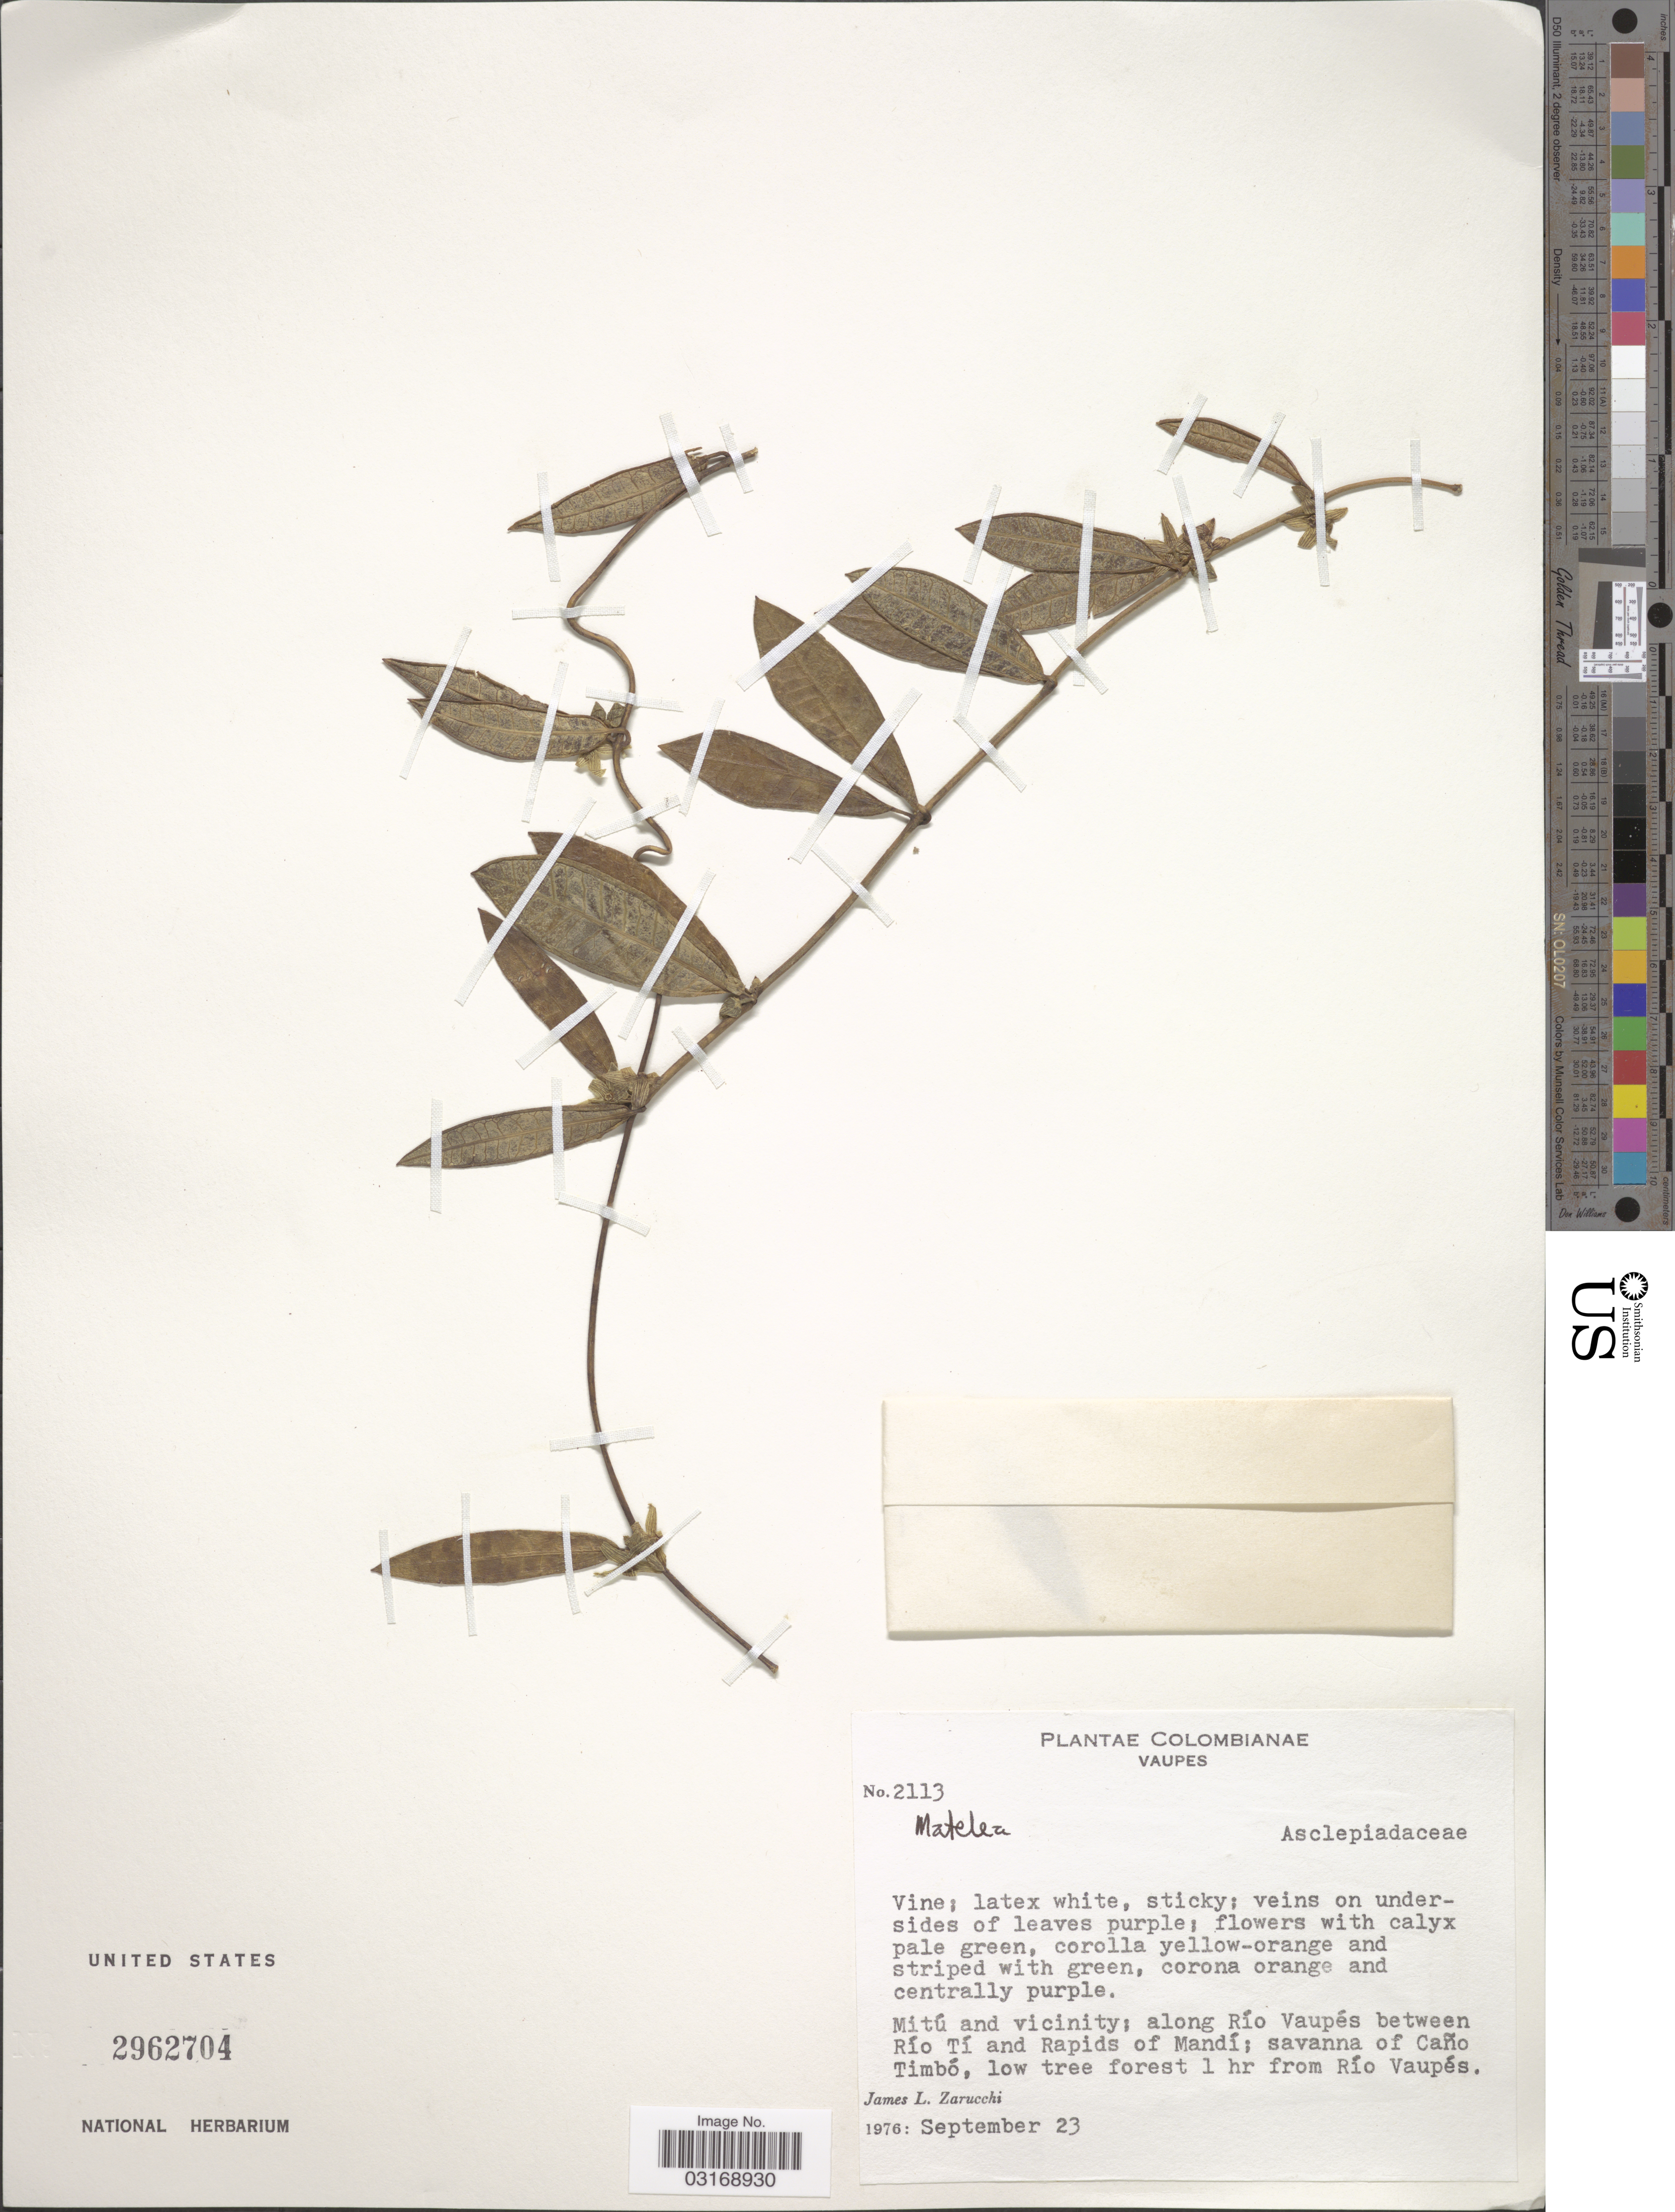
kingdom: Plantae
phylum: Tracheophyta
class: Magnoliopsida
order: Gentianales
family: Apocynaceae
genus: Matelea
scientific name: Matelea sp.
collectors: J. L. Zarucchi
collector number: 2113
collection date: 1976-09-23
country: Colombia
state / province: Vaupés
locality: Mitú and vicinity: along Río Vaupés between Río Tí and Rapids of Mandí; savanna of Caño Timbó.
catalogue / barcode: US 2962704